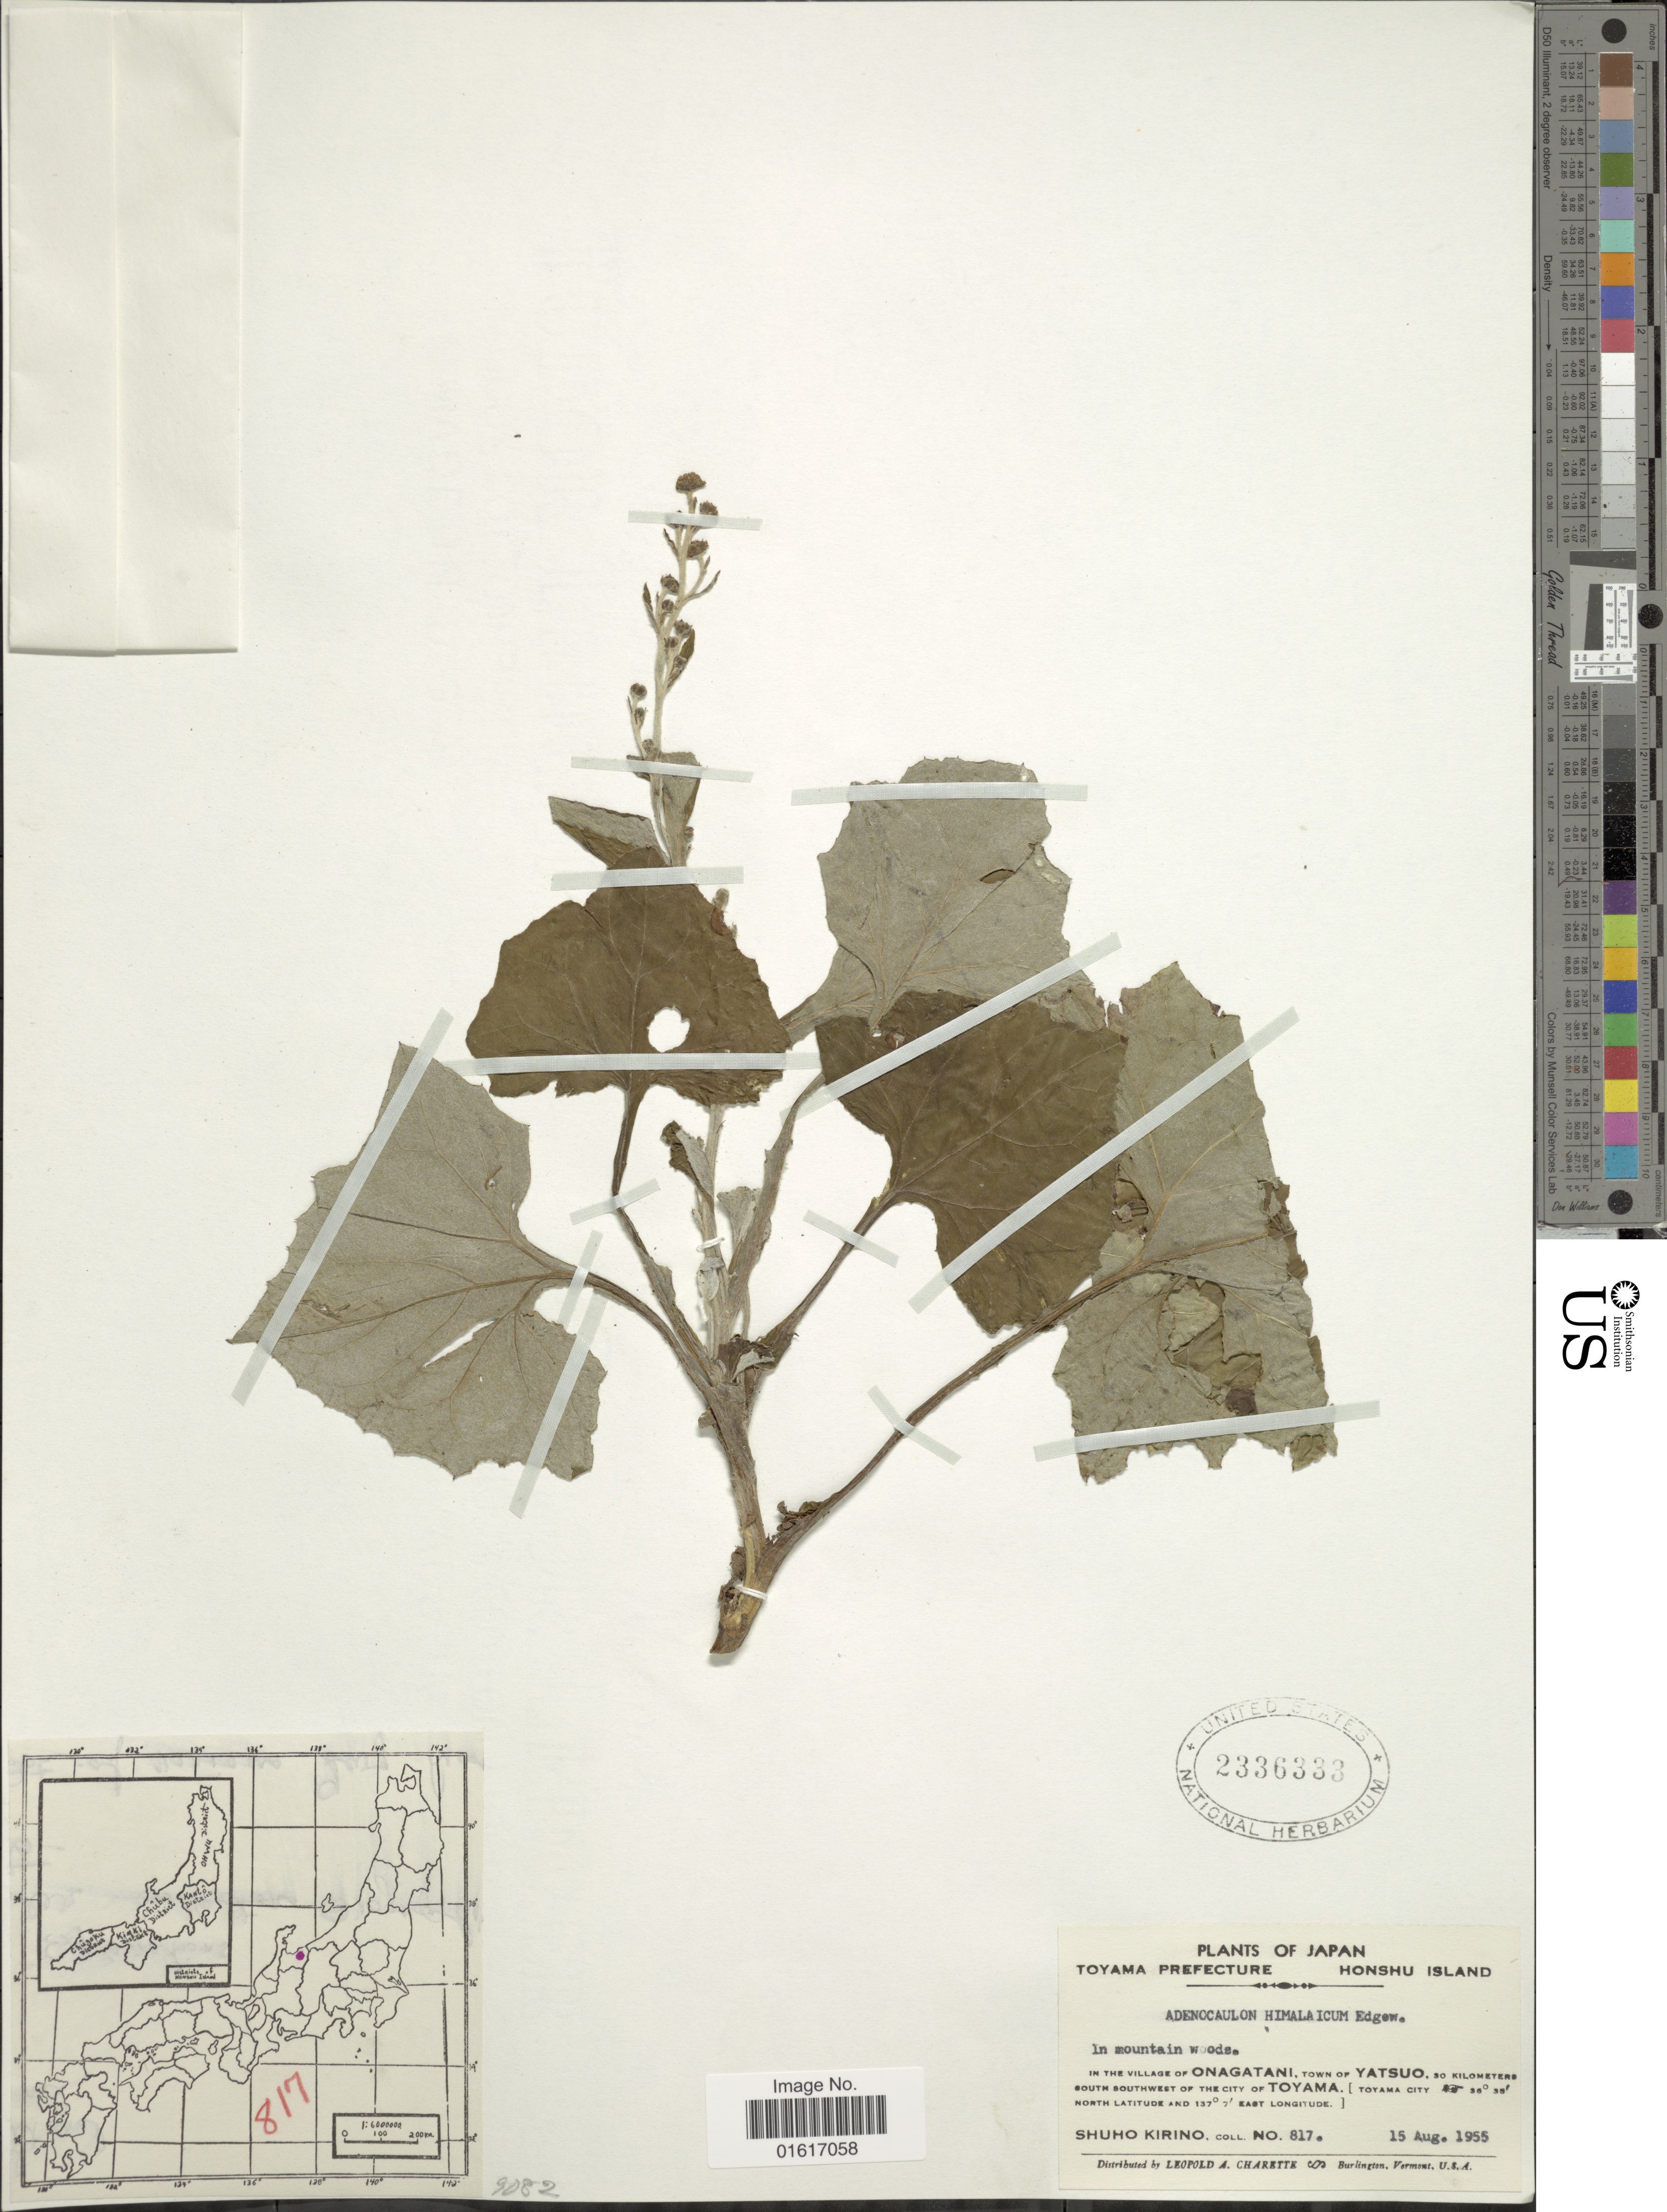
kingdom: Plantae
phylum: Tracheophyta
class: Magnoliopsida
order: Asterales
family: Asteraceae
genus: Adenocaulon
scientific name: Adenocaulon himalaicum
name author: Edgew.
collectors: S. Kirino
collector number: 817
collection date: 1955-08-15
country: Japan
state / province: Toyama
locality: Toyoma Prefecture, in mountain woods. In the village of Onagatanim Town of Yatsuo, 30 kilometers south southwest of the city of Toyama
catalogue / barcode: US 2336333